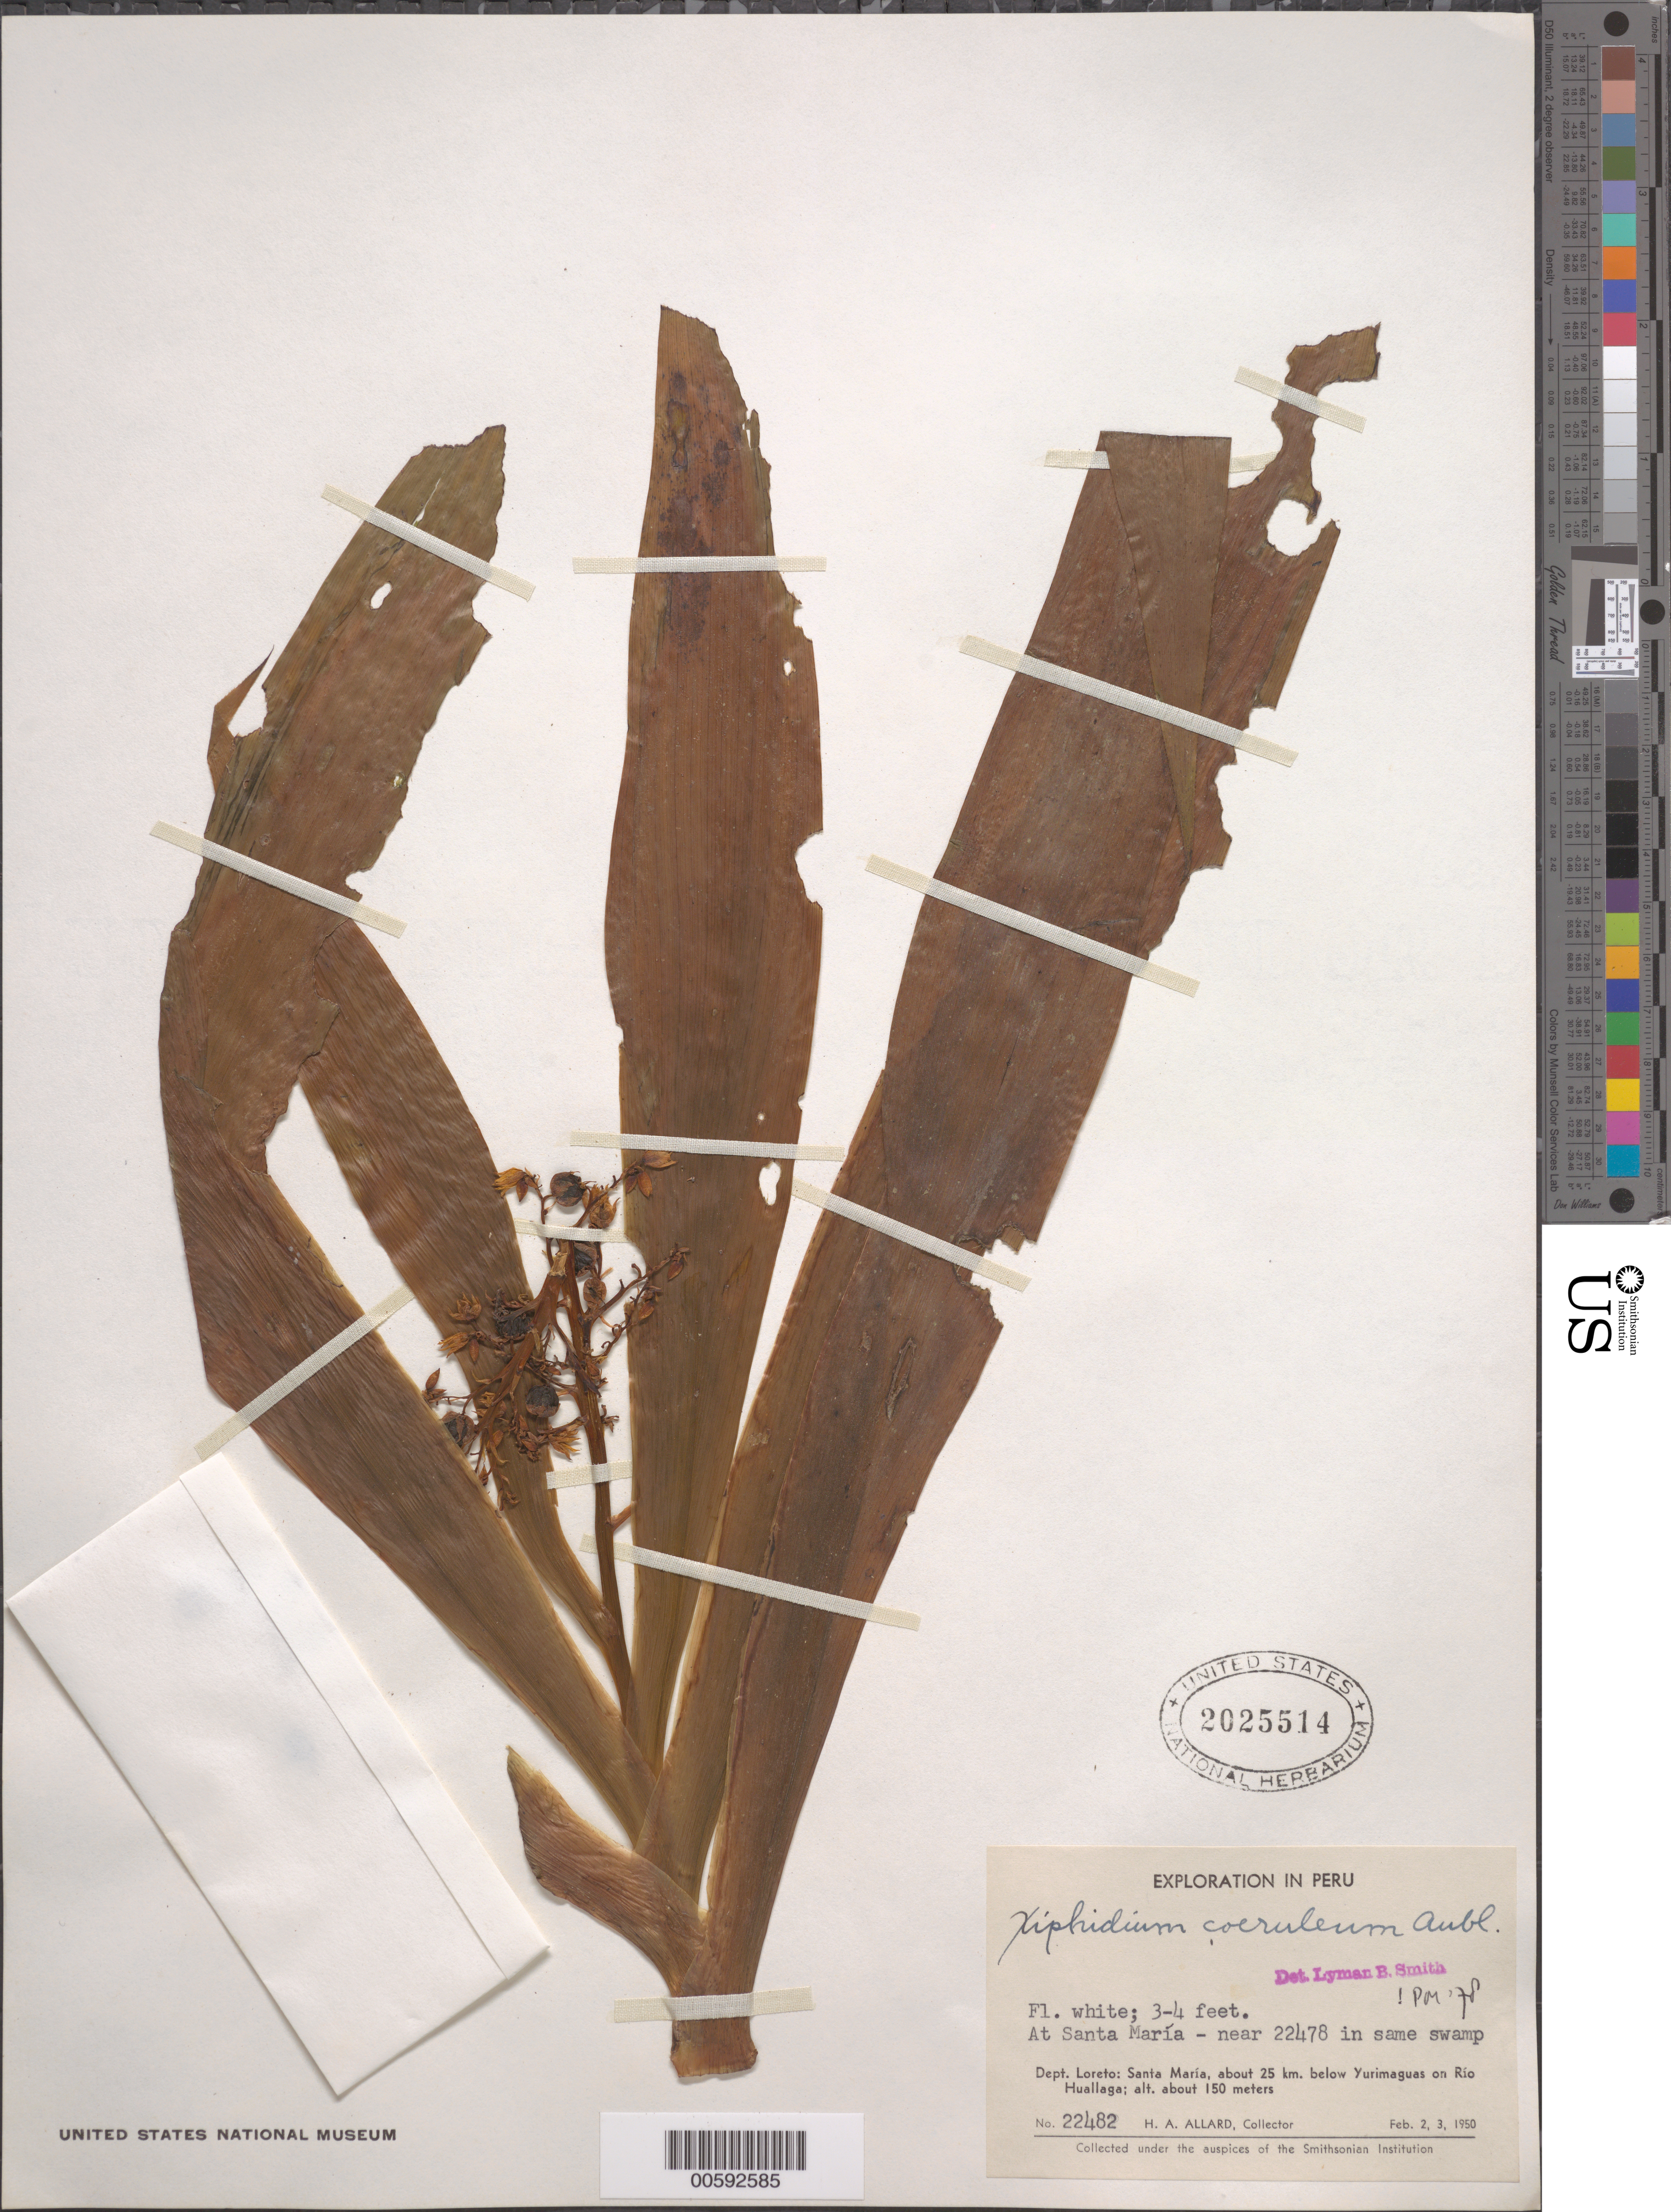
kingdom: Plantae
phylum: Tracheophyta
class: Liliopsida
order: Commelinales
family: Haemodoraceae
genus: Xiphidium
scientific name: Xiphidium caeruleum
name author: Aubl.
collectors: H. A. Allard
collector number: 22482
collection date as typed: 02 Feb 1950 and 03 Feb 1950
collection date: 1950-02-02,1950-02-03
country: Peru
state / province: Loreto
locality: Santa Maria, below Yurimaguas on Rio Huallaga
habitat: near swamp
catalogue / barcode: US 2025514